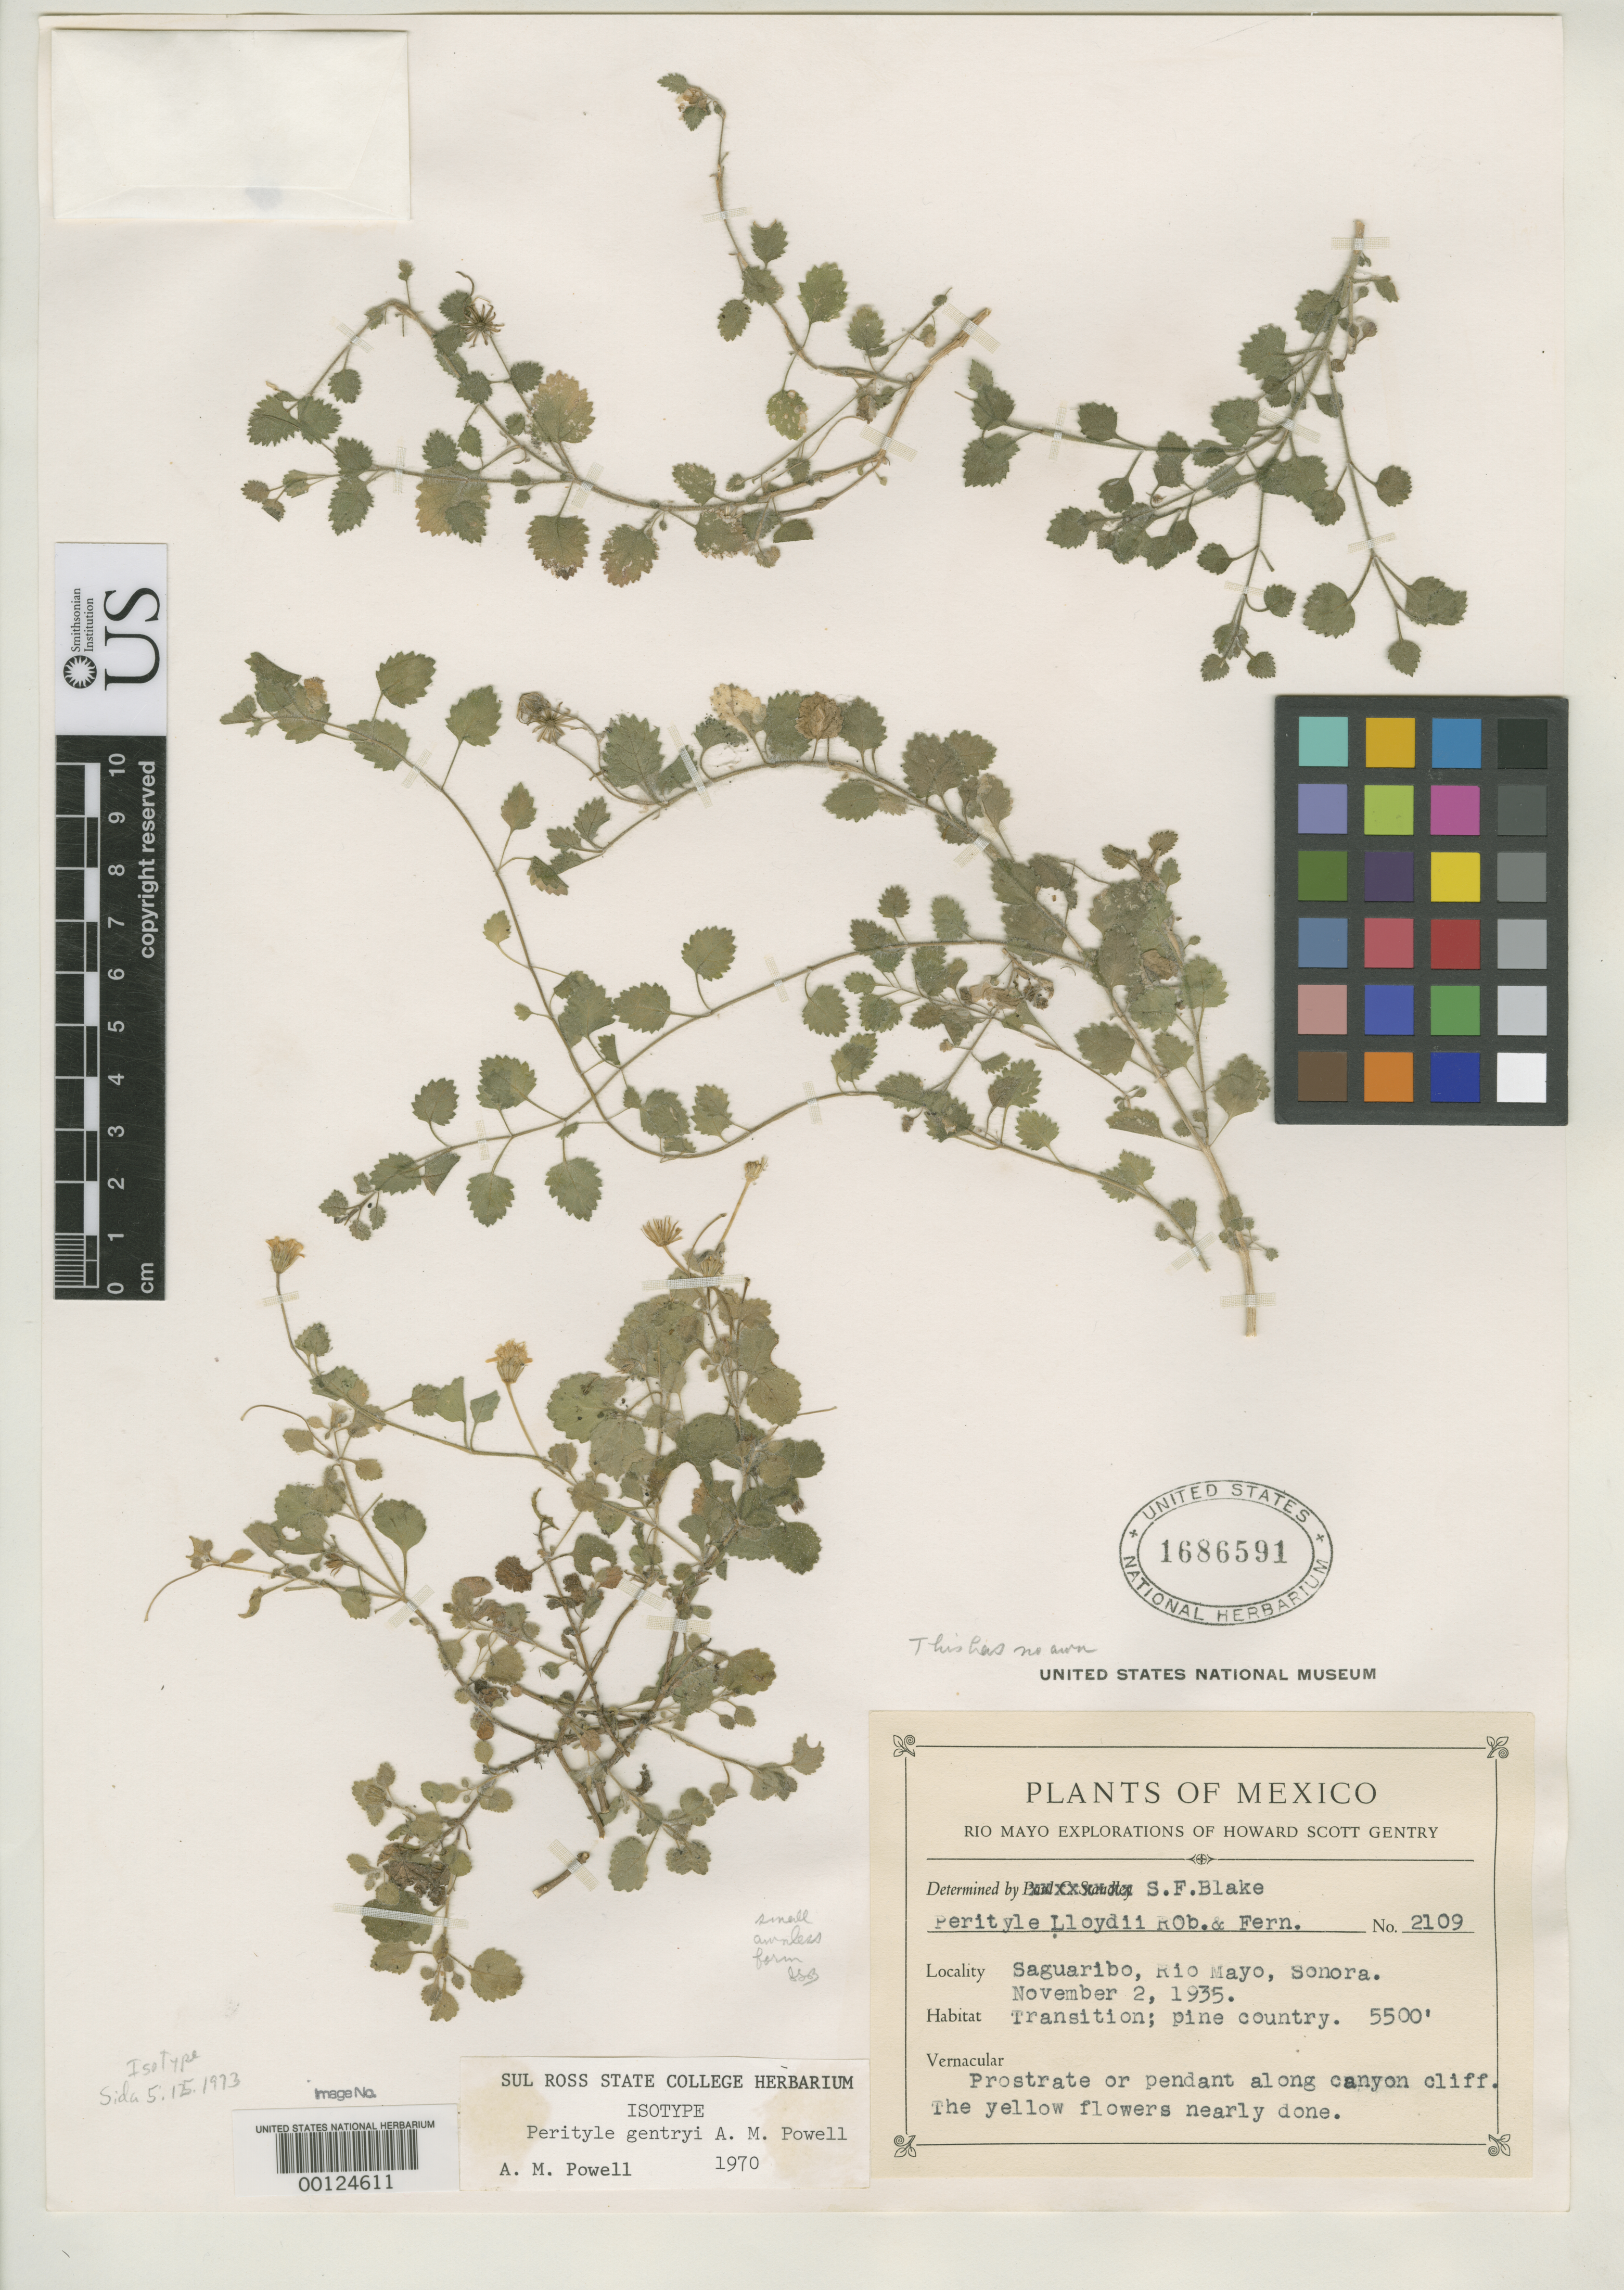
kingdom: Plantae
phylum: Tracheophyta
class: Magnoliopsida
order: Asterales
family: Asteraceae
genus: Perityle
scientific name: Perityle gentryi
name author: A.M. Powell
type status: Isotype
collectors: H. S. Gentry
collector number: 2109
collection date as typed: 02 Nov 1935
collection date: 1935-11-02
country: Mexico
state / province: Sonora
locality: Saguaribo, Rio Maya.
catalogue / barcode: US 1686591